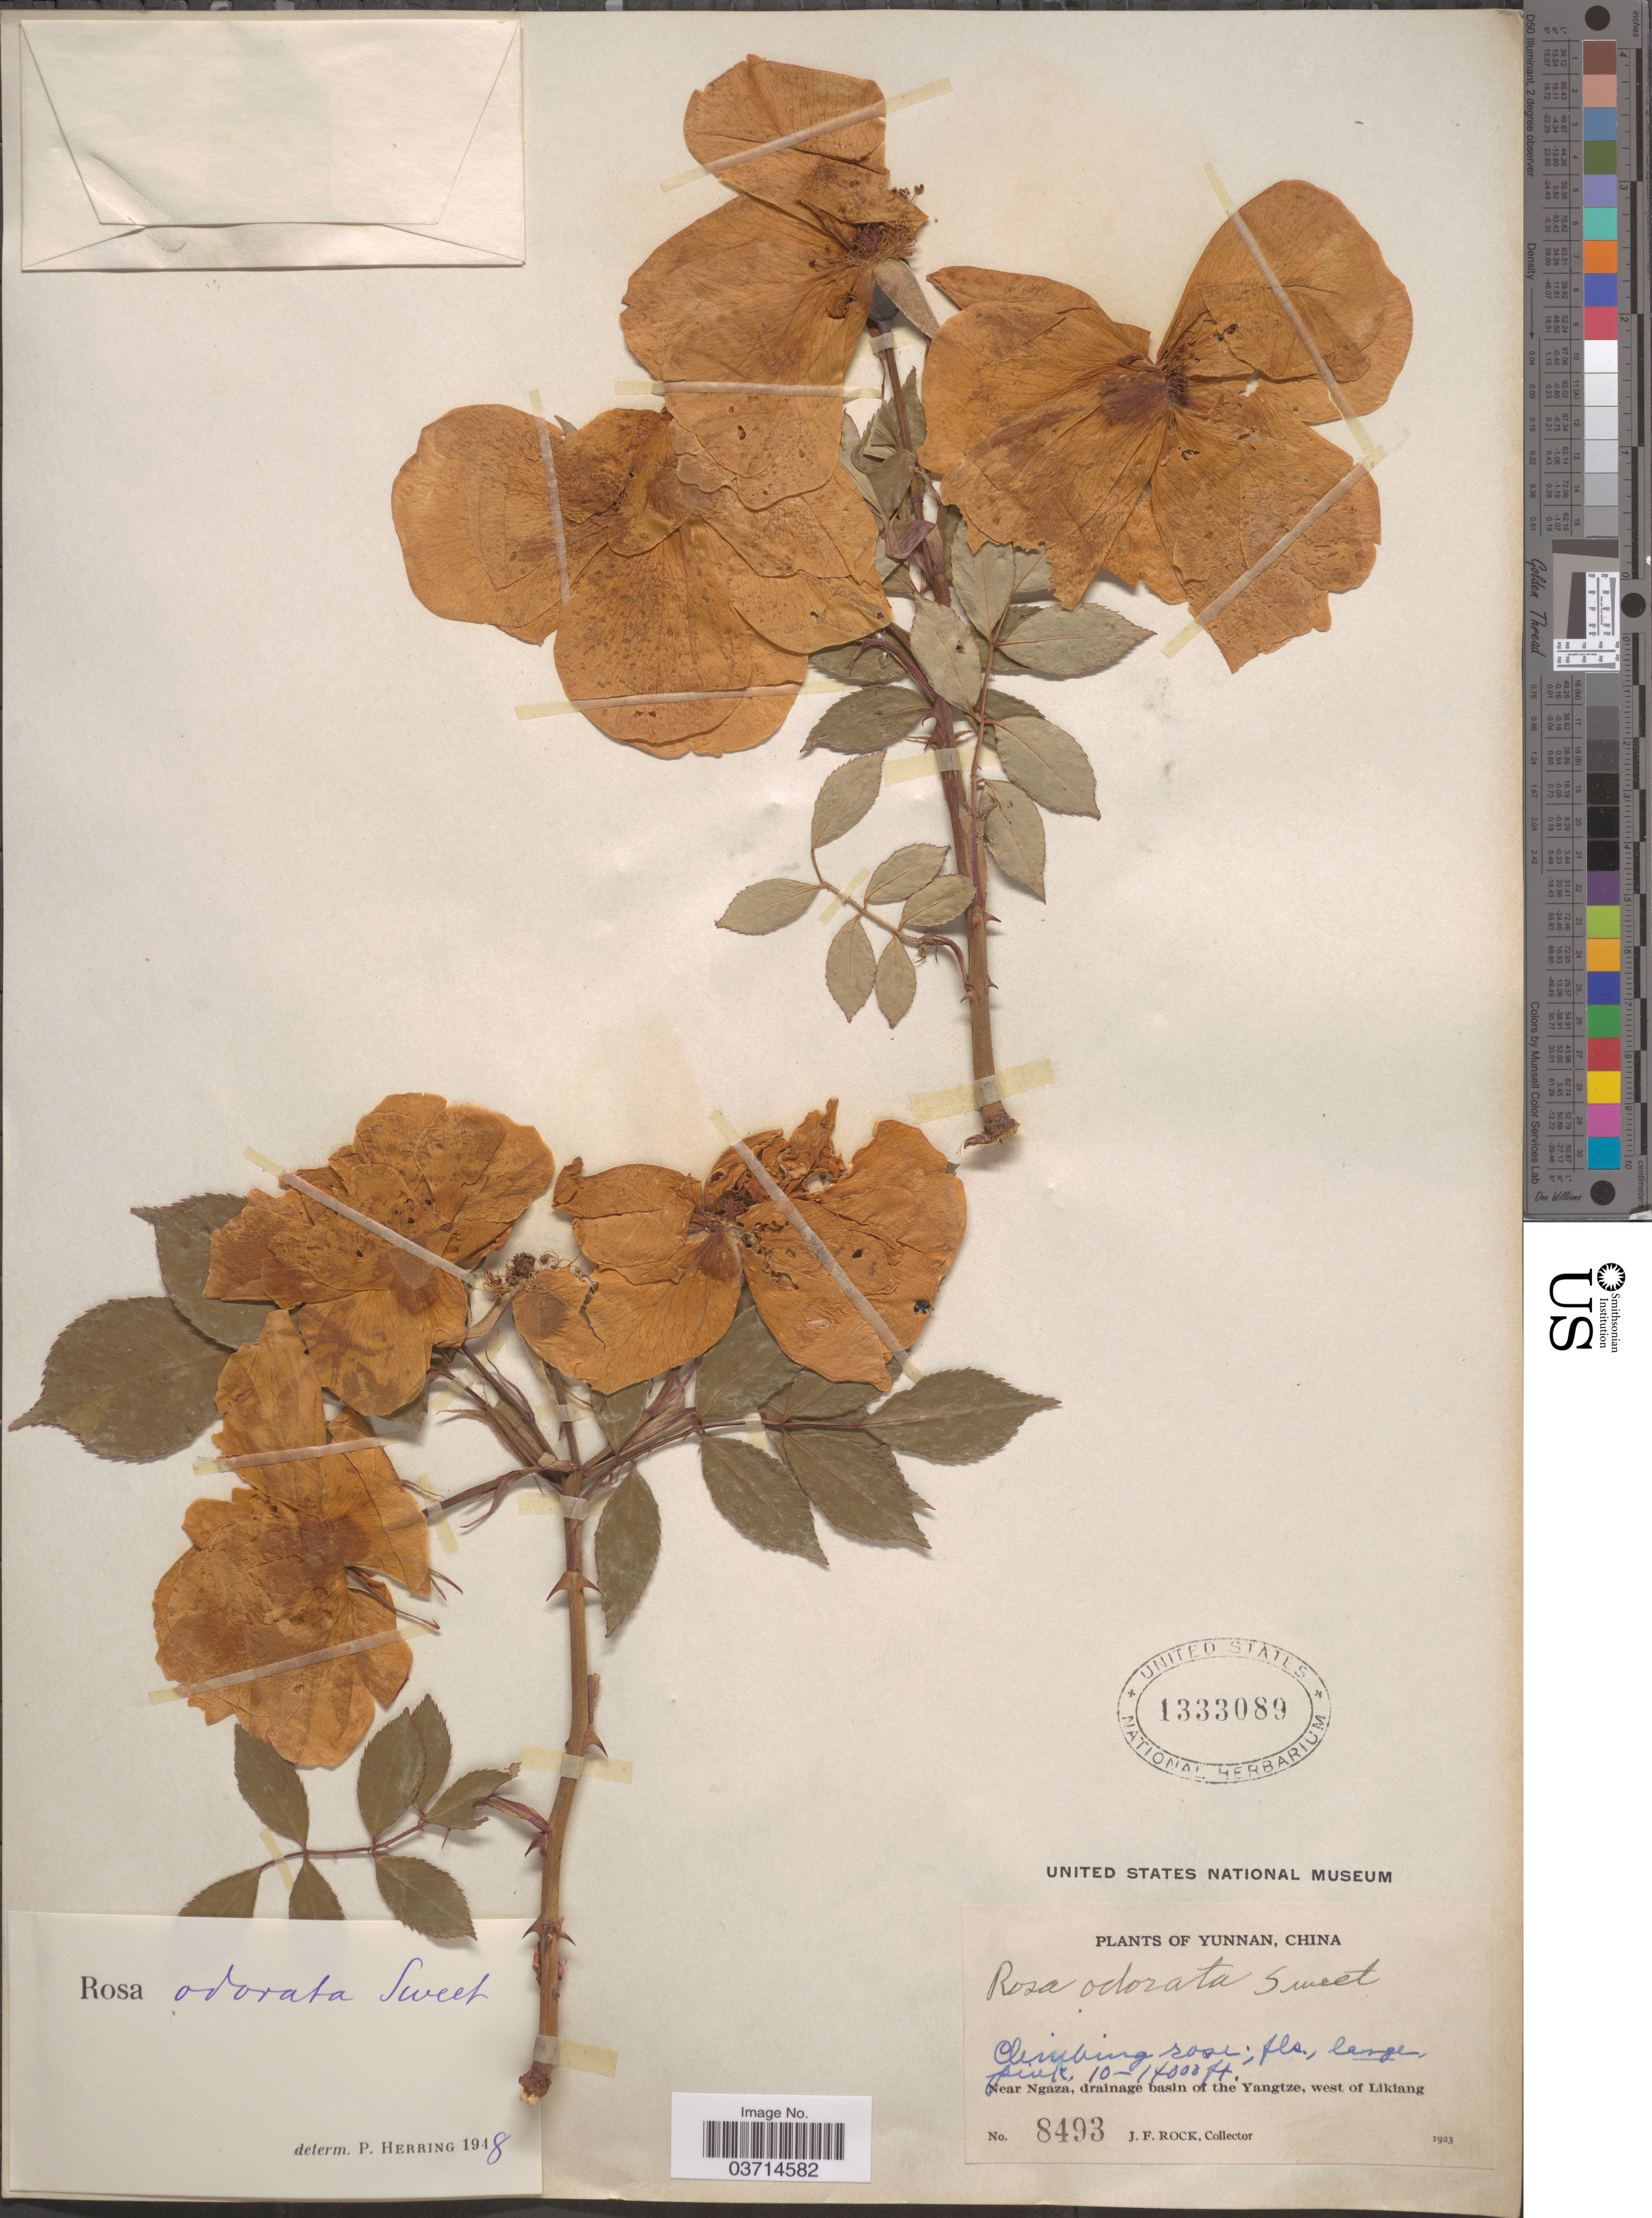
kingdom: Plantae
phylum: Tracheophyta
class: Magnoliopsida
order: Rosales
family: Rosaceae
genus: Rosa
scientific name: Rosa x odorata var. gigantea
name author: (Collett ex Crép.) Rehder & E.H. Wilson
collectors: J. Rock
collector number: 8493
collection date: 1923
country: China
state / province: Yunnan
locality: Near Ngaza, drainage basin of the Yangtze, west of Likiang.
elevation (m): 3048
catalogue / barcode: US 1333089